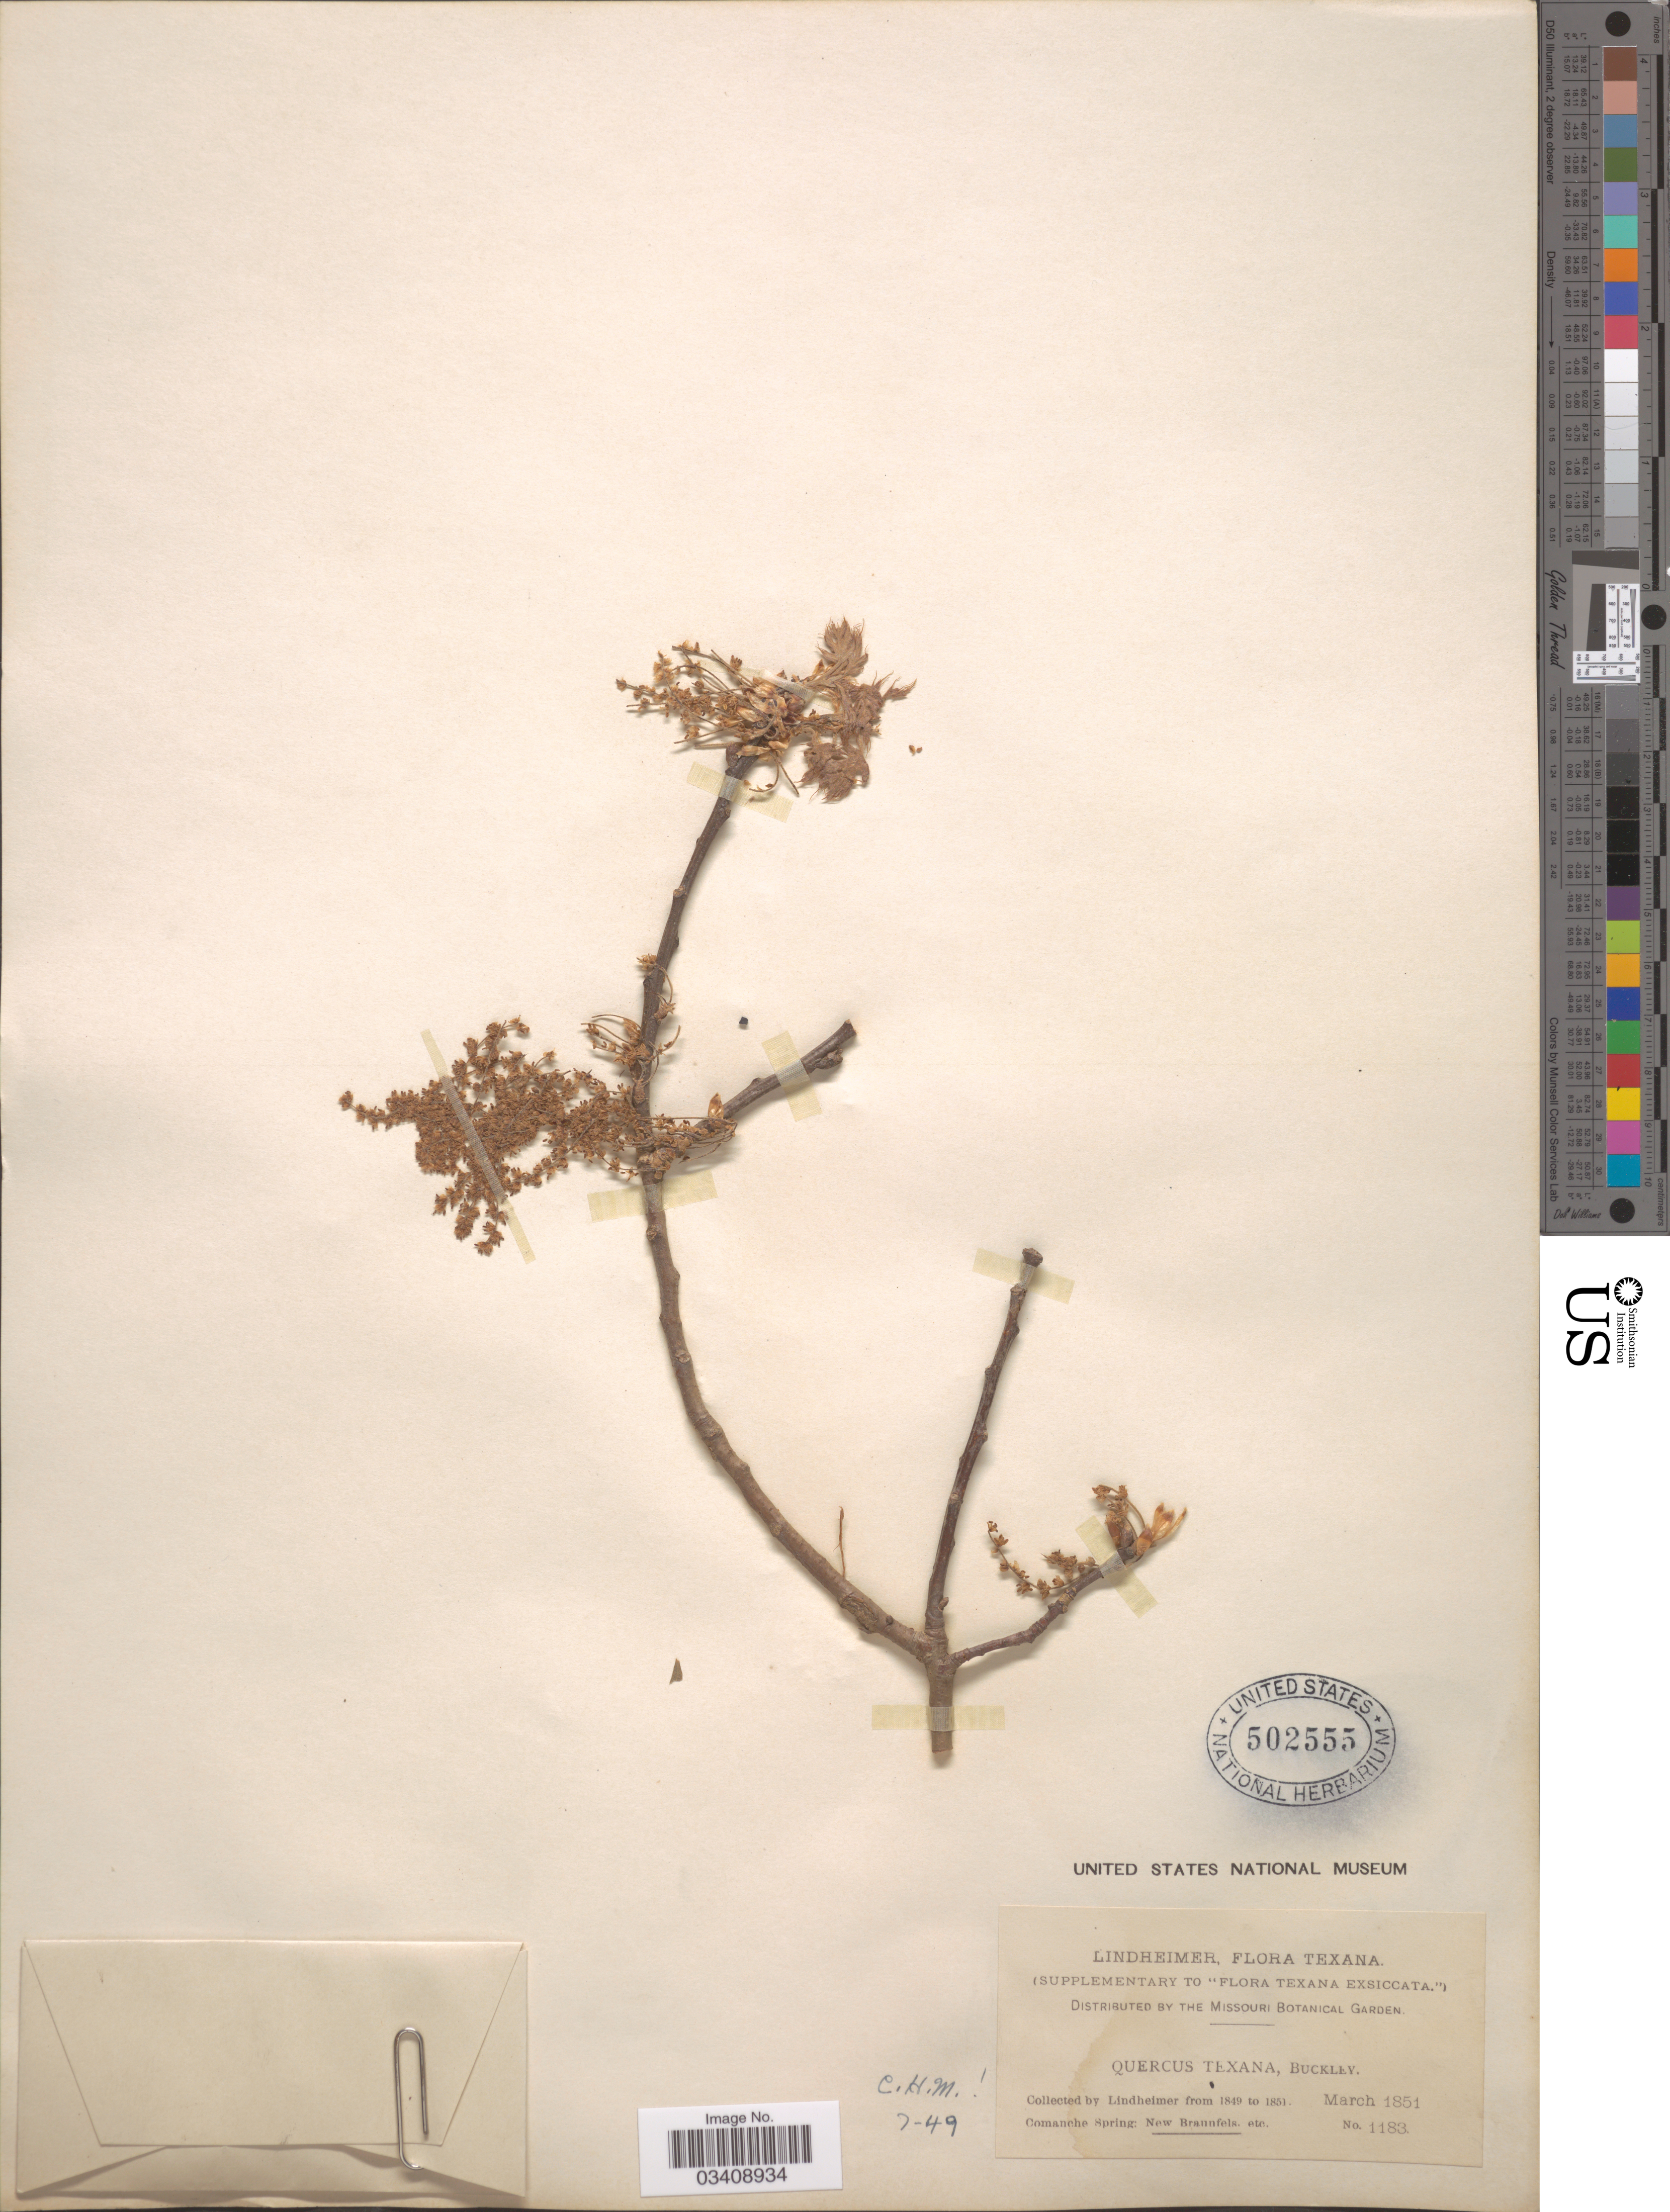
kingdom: Plantae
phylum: Tracheophyta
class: Magnoliopsida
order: Fagales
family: Fagaceae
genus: Quercus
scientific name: Quercus texana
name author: Buckley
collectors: -. Lindheimer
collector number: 1183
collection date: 1851-03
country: United States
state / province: Texas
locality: Comanche Spring: New Braunfels, etc.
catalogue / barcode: US 502555